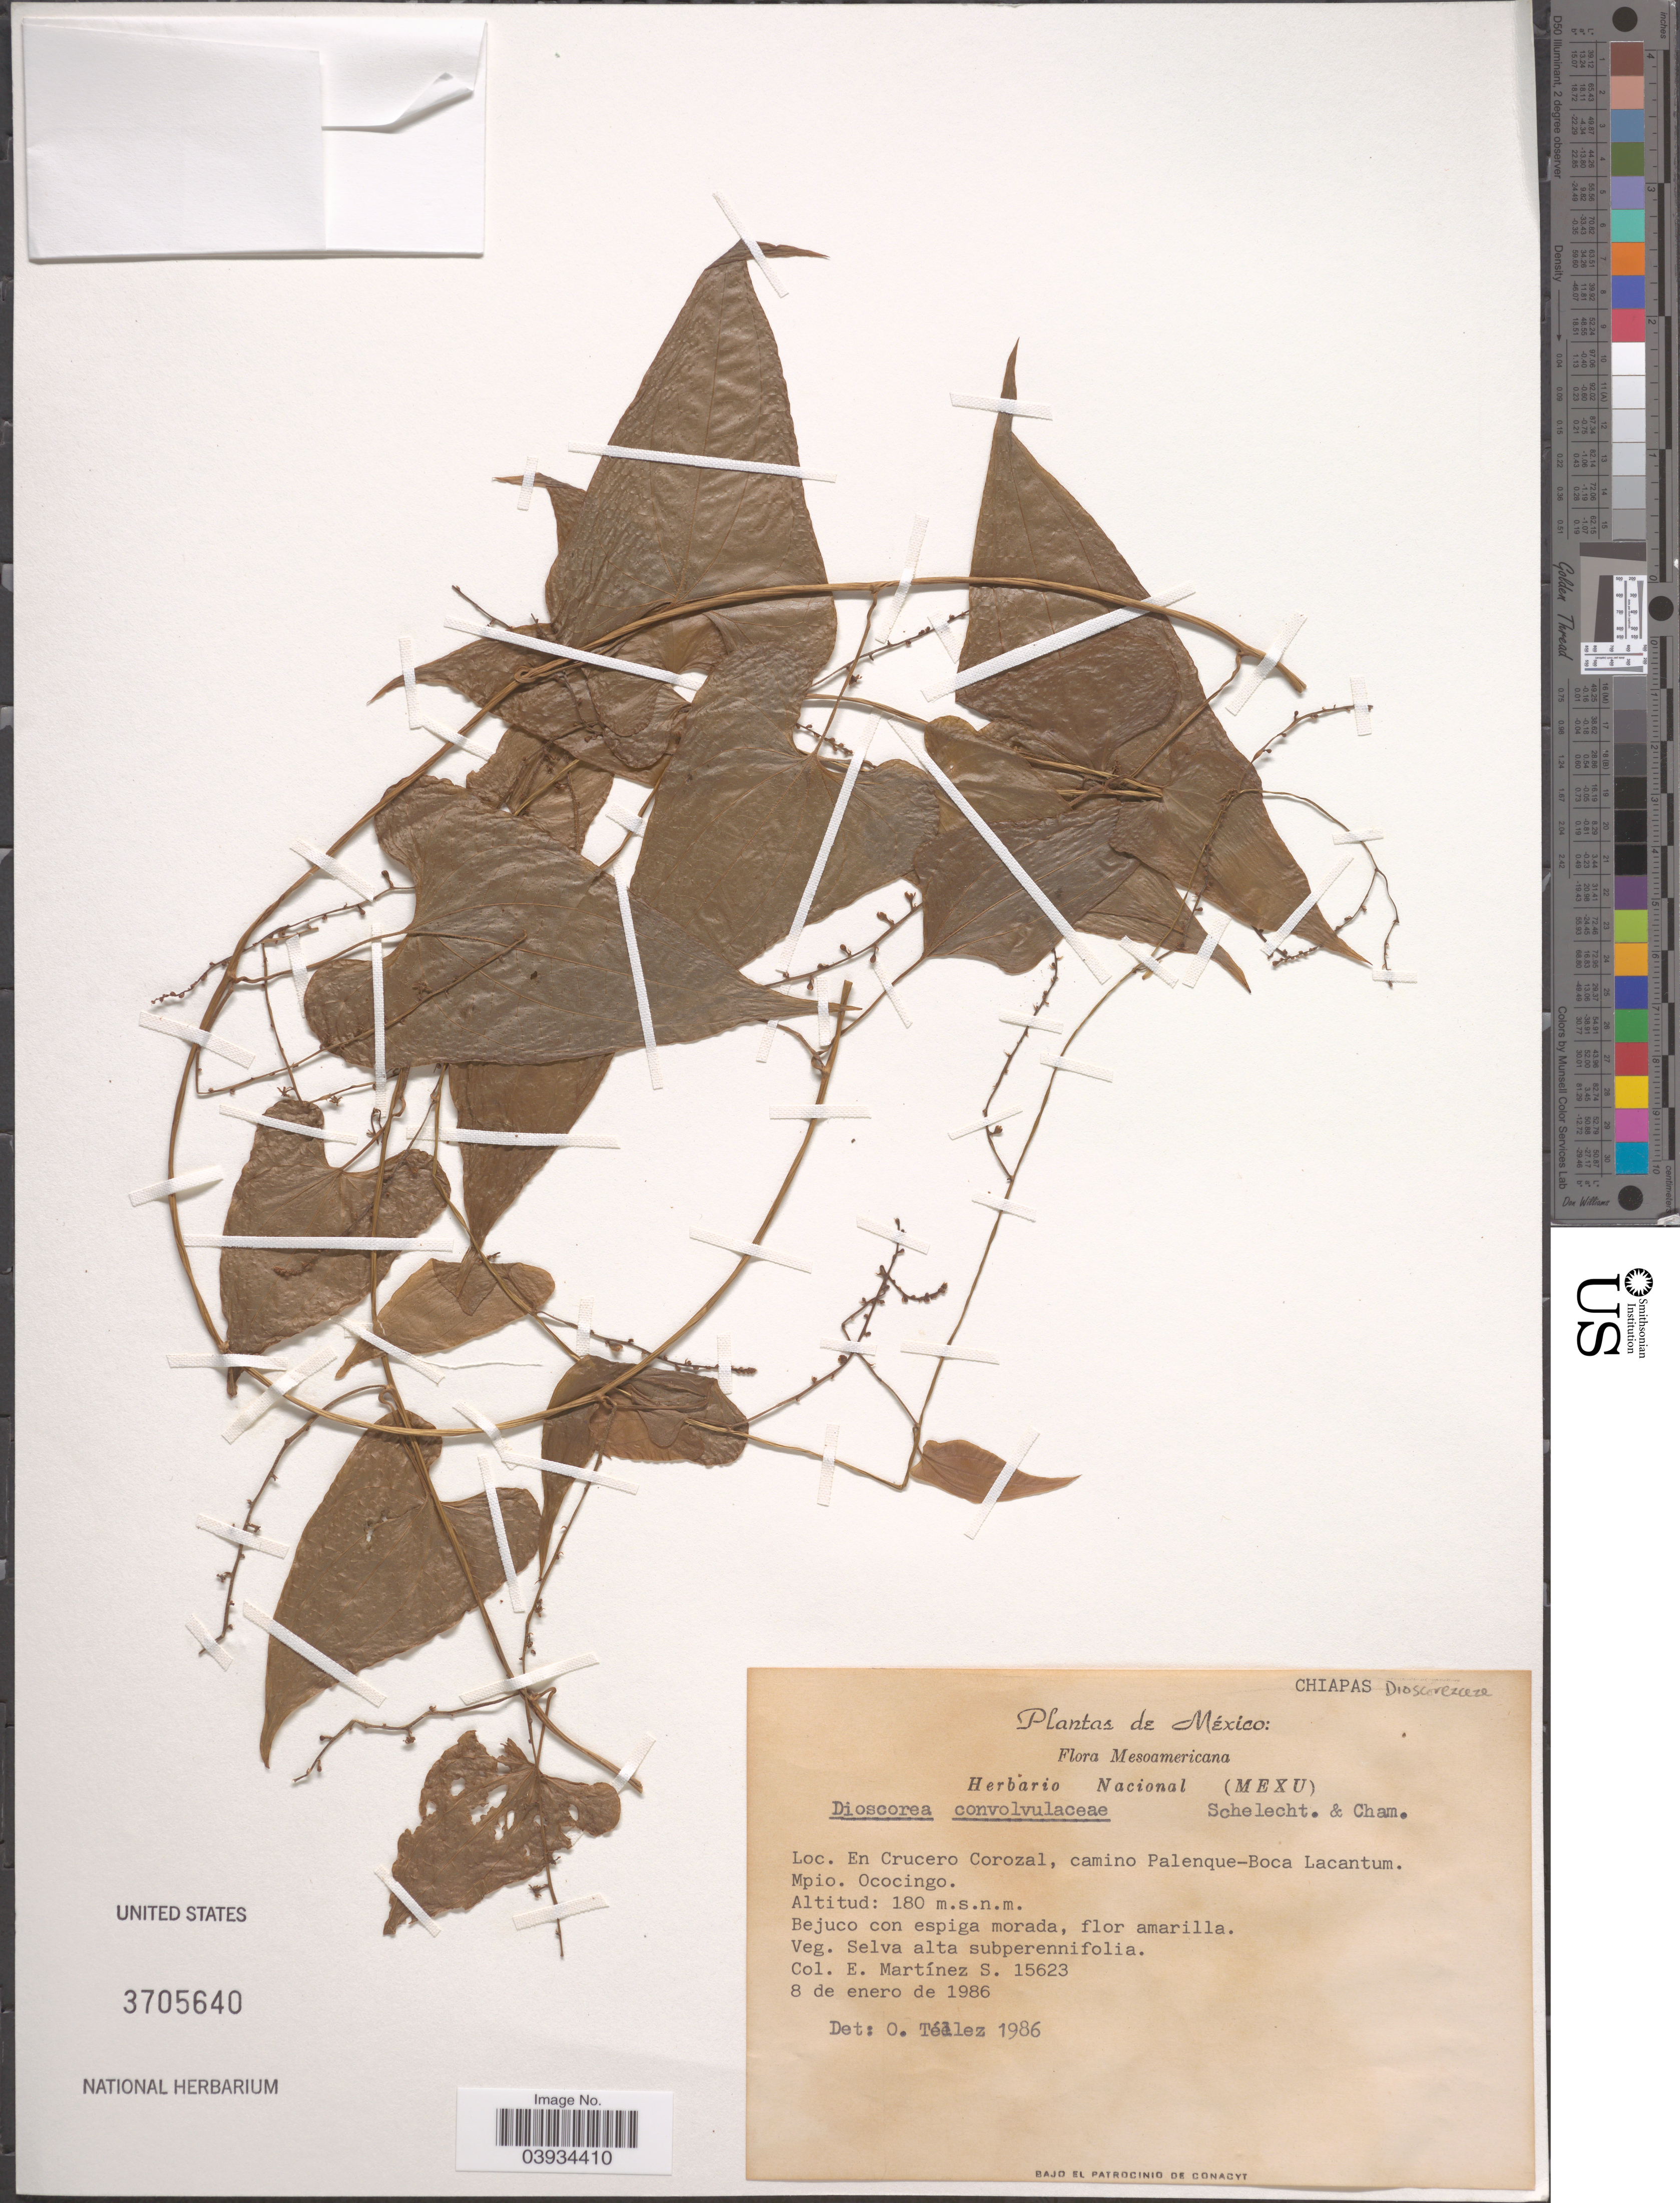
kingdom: Plantae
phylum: Tracheophyta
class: Liliopsida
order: Dioscoreales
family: Dioscoreaceae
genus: Dioscorea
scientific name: Dioscorea convolvulacea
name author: Schltdl. & Cham.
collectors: E. M. Martínez S.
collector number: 15623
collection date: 1986-01-08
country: Mexico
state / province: Chiapas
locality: Mesoamericana. En Crucero Corozal, camino Palenque-Boca Lacantum. Mpio. Ococingo.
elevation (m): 180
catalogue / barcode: US 3705640